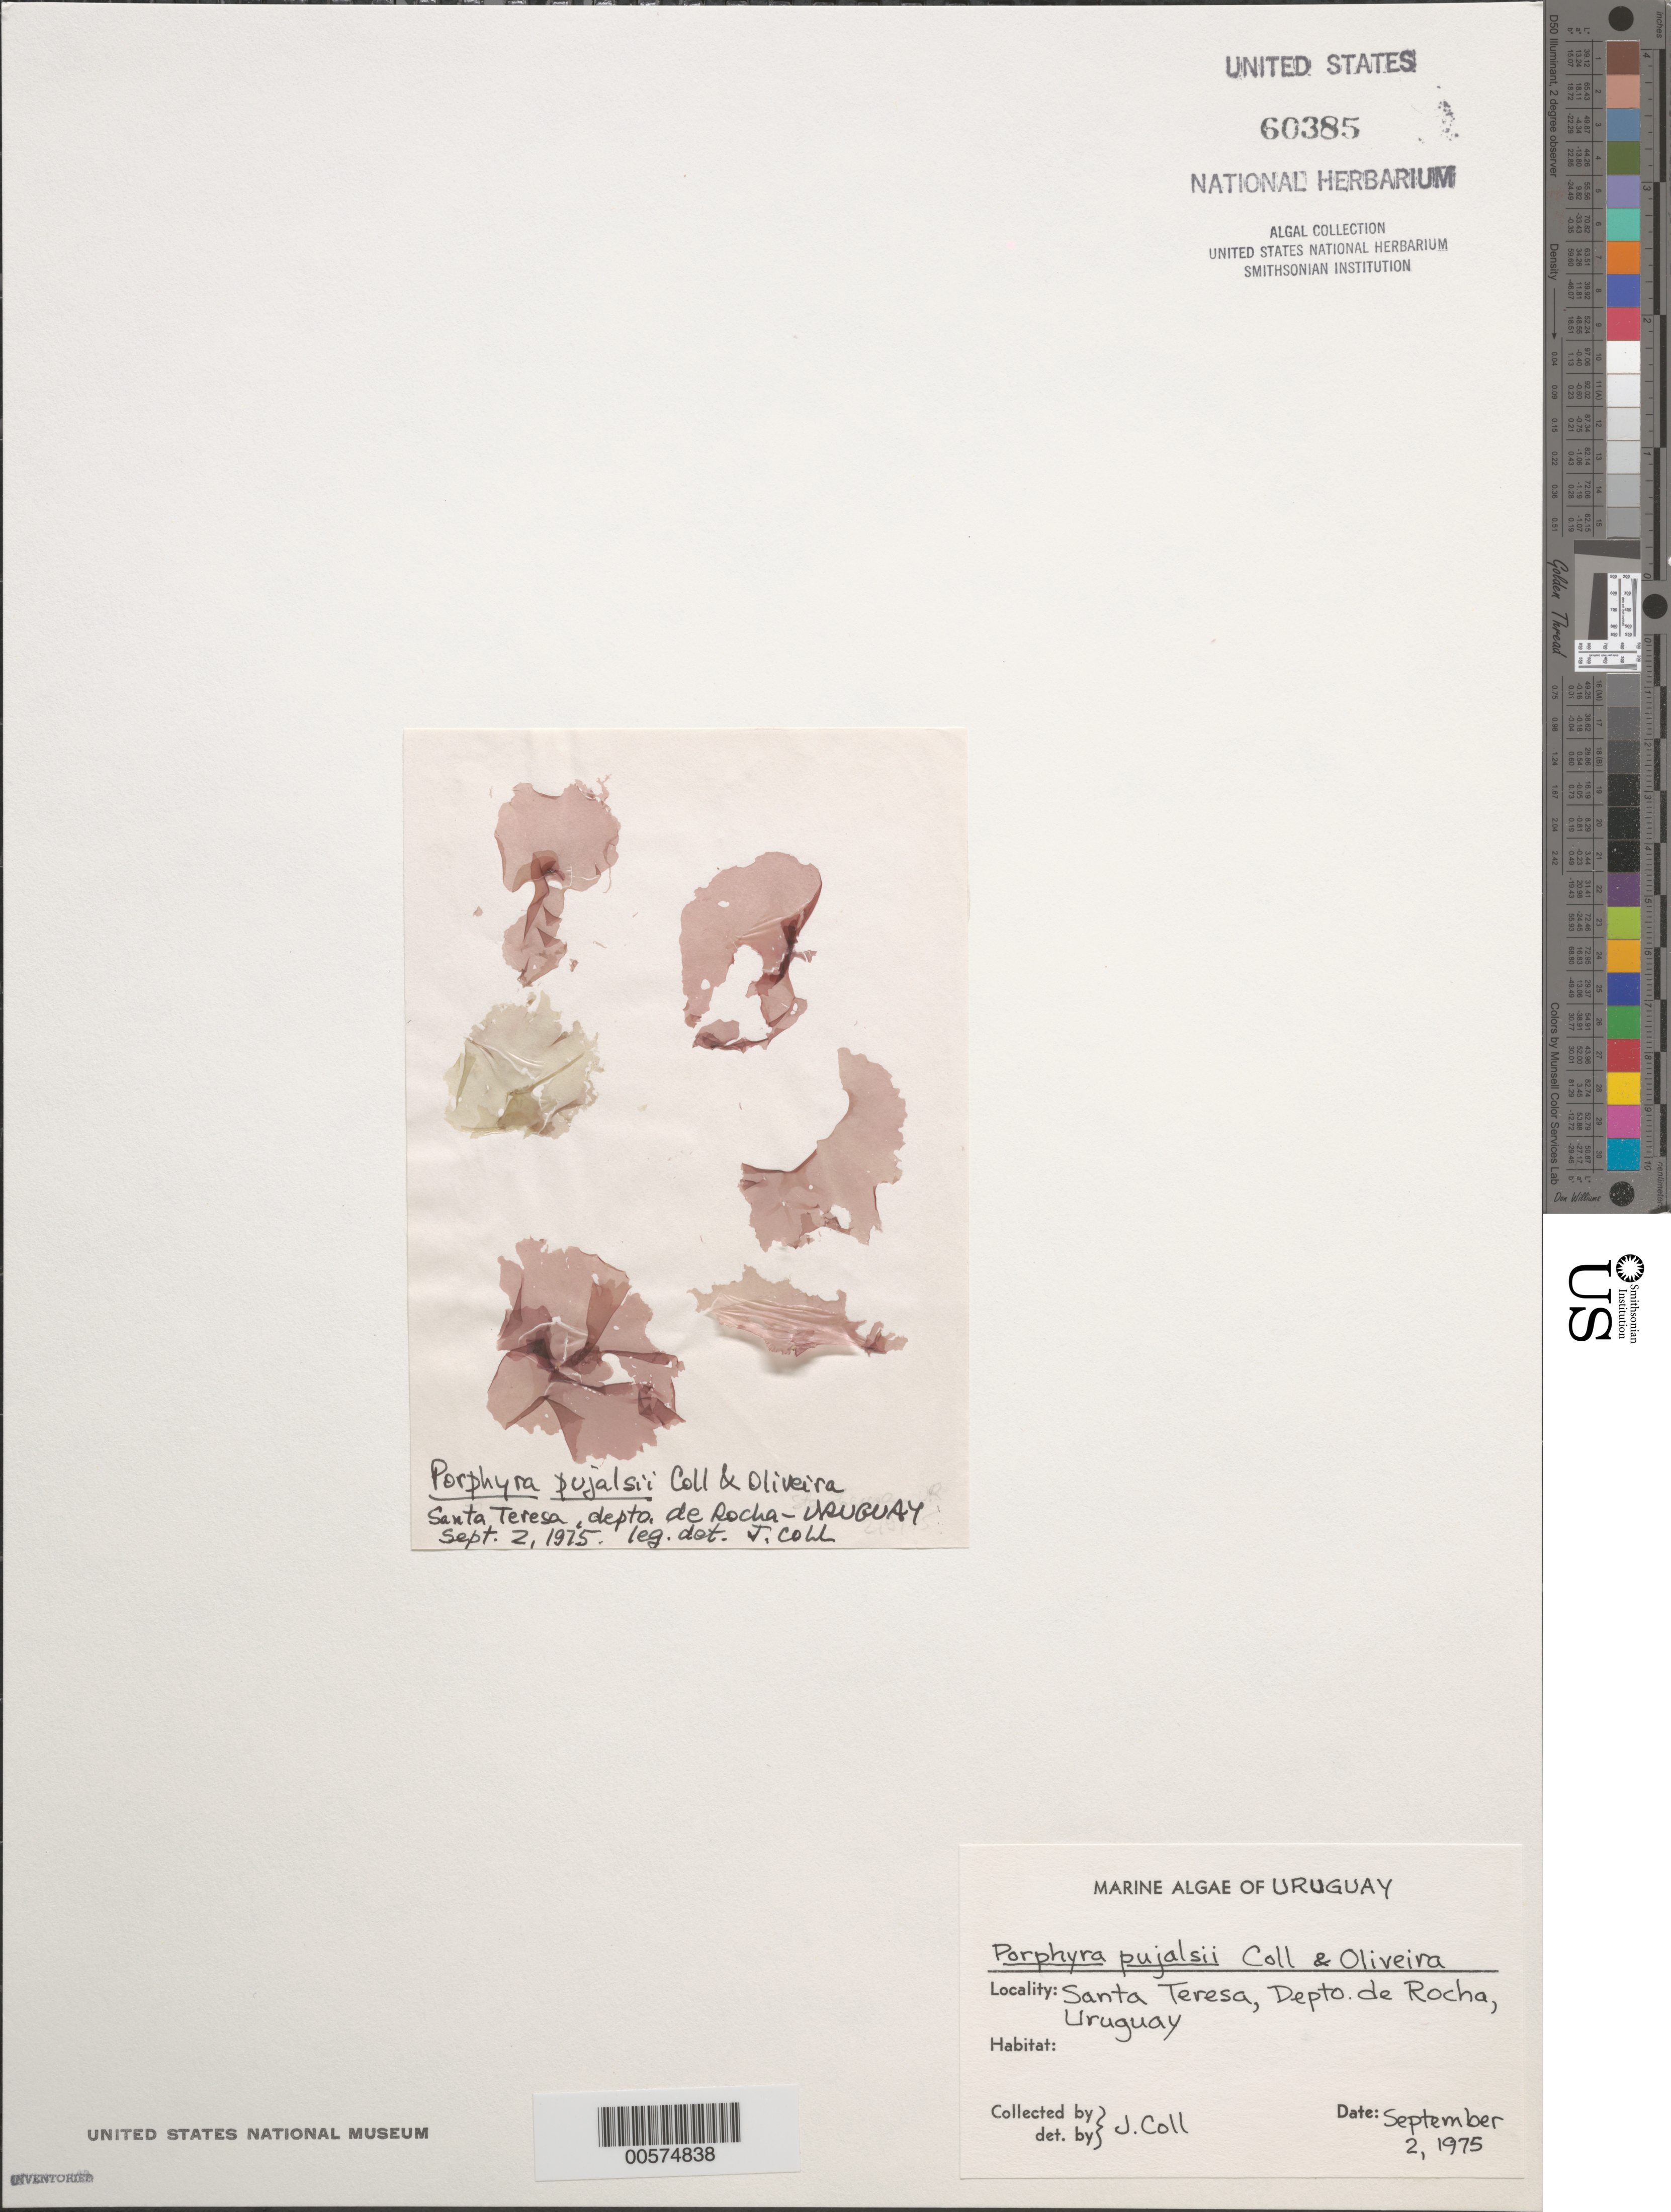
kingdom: Plantae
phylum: Rhodophyta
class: Bangiophyceae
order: Bangiales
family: Bangiaceae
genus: Porphyra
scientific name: Porphyra pujalsii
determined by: Coll, P.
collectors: J. Coll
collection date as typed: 02 Sep 1975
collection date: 1975-09-02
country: Uruguay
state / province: Rocha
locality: Santa Teresa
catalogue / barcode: US 60385